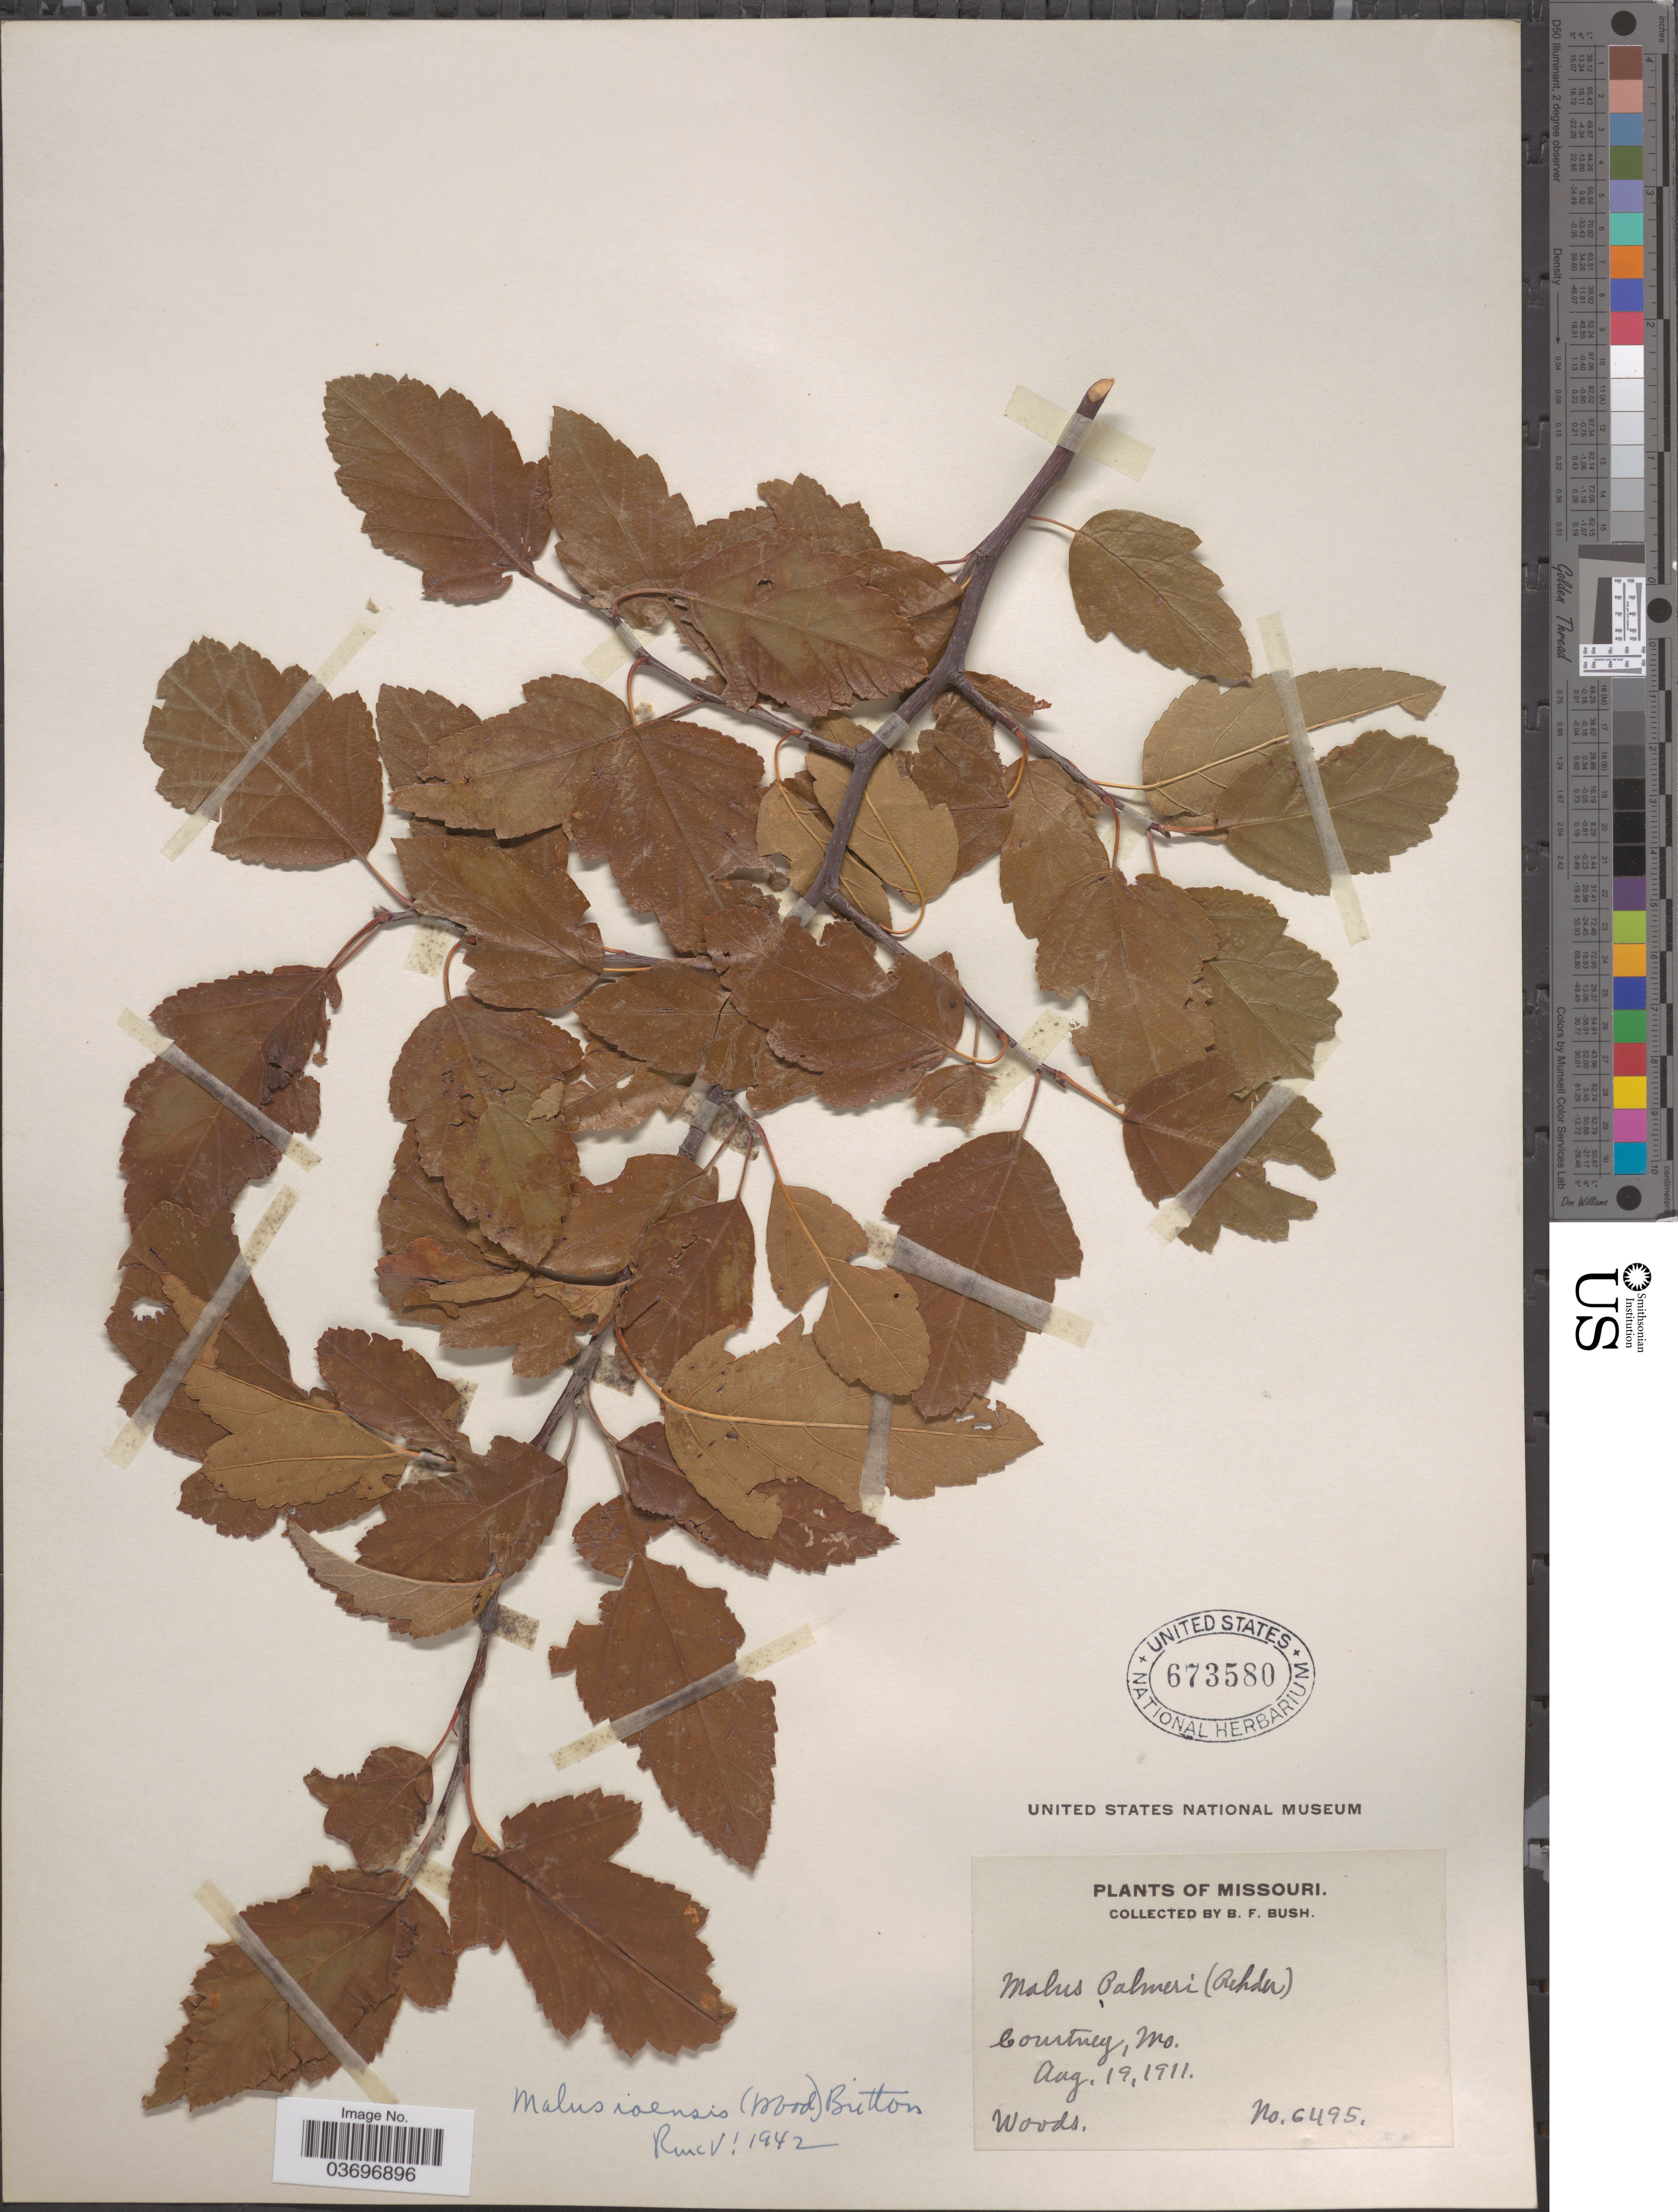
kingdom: Plantae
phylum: Tracheophyta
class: Magnoliopsida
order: Rosales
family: Rosaceae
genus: Malus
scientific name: Malus ioensis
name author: (Alph. Wood) Britton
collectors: B. F. Bush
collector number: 6495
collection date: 1911-08-19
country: United States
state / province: Missouri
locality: Courtney.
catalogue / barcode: US 673580